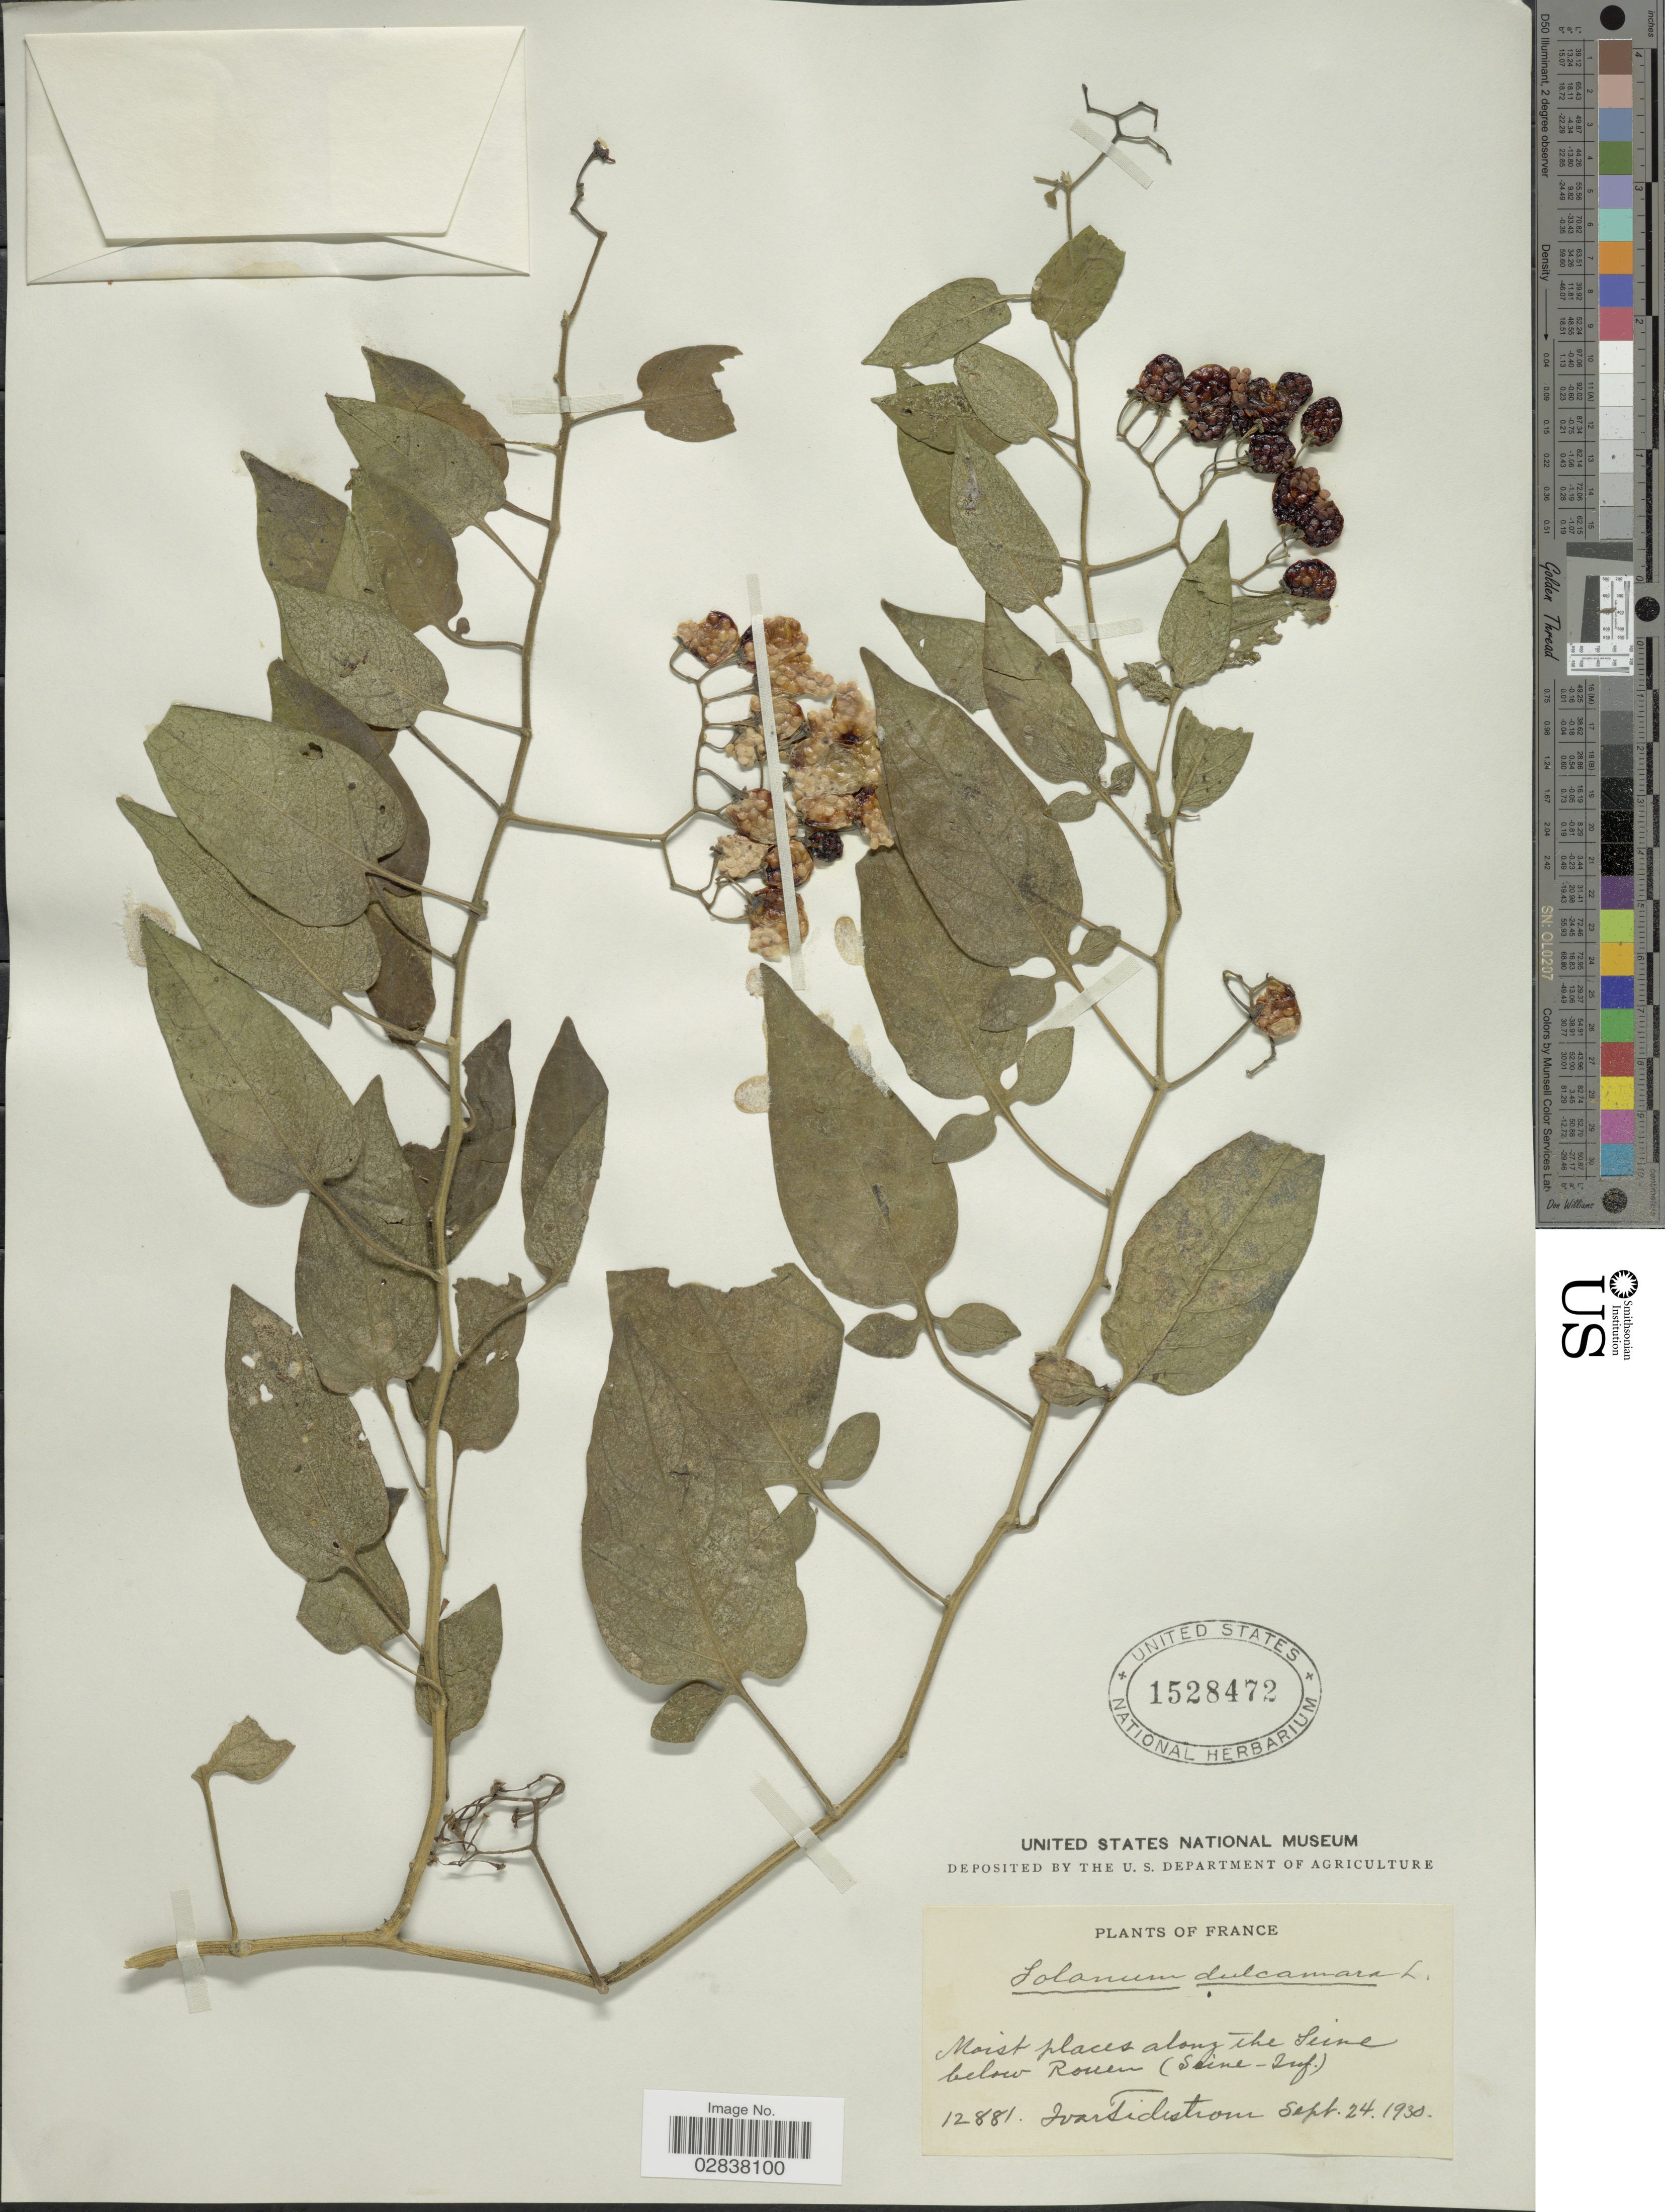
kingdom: Plantae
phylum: Tracheophyta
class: Magnoliopsida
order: Solanales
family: Solanaceae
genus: Solanum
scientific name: Solanum dulcamara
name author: L.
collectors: I. F. Tidestrom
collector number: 12881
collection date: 1930-09-24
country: France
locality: Moist places along the Seine below Rouen (Seine-Quf.).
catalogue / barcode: US 1528472